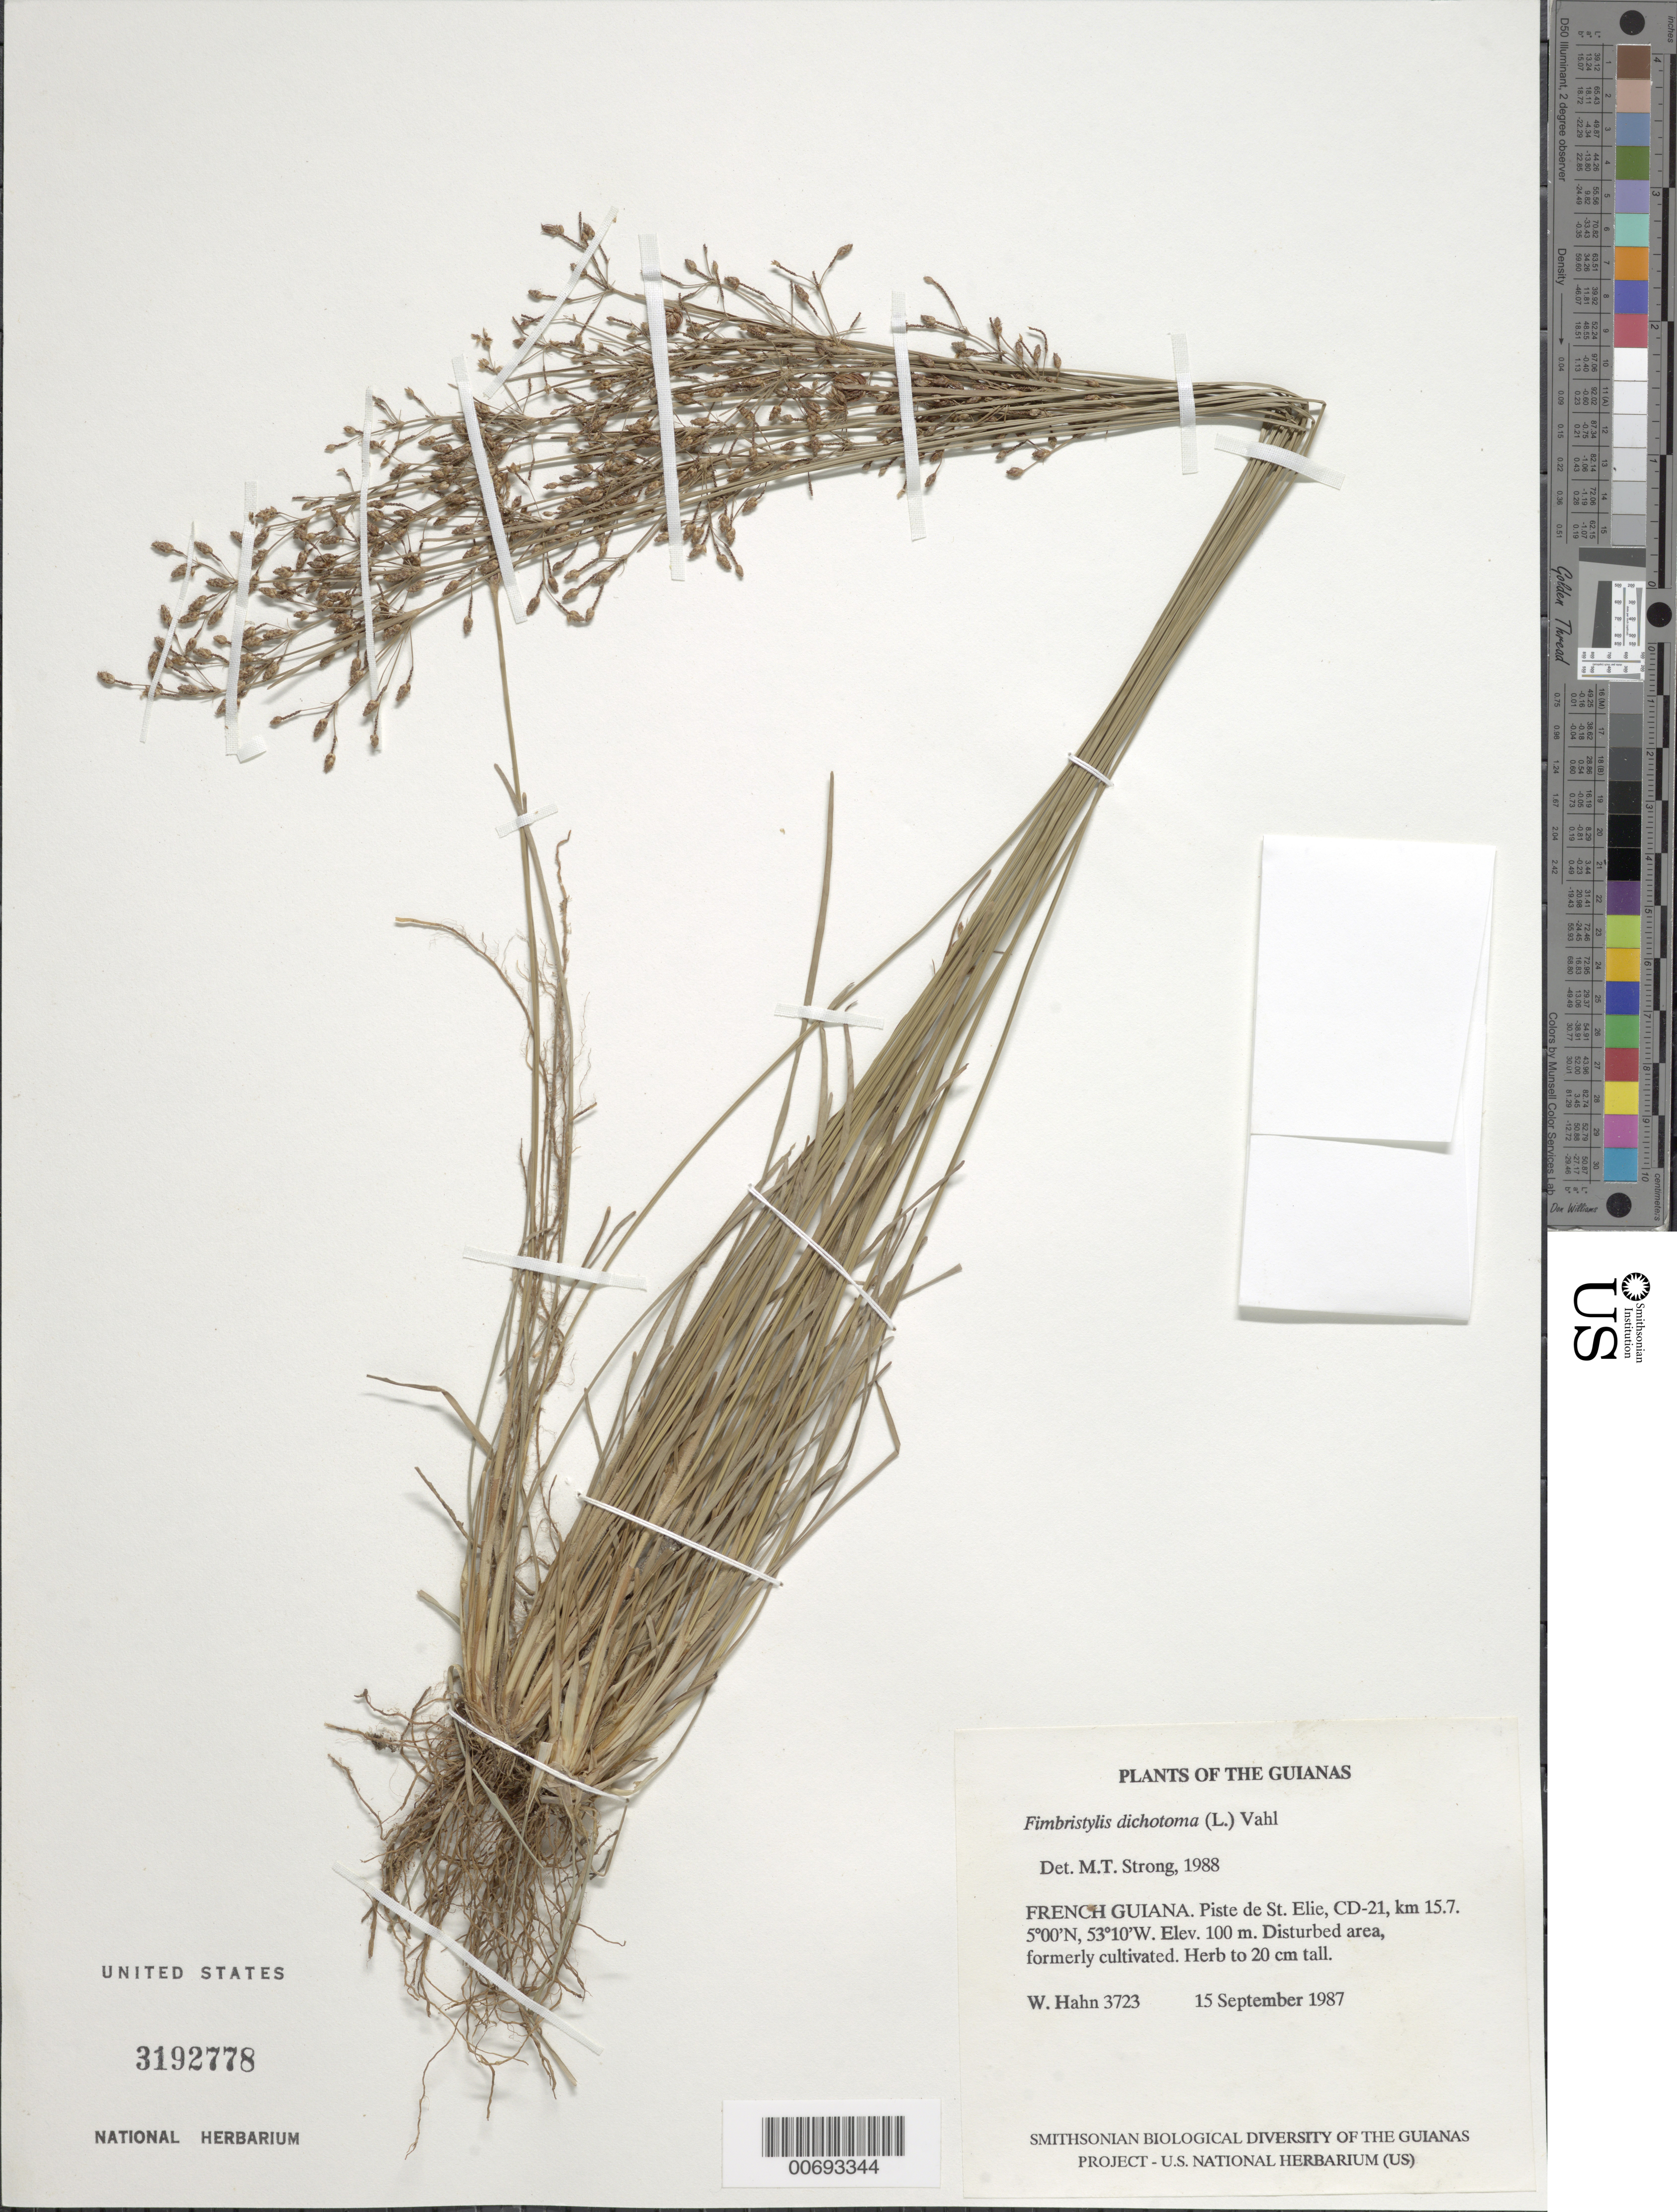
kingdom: Plantae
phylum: Tracheophyta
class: Liliopsida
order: Poales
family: Cyperaceae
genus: Fimbristylis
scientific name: Fimbristylis dichotoma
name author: (L.) Vahl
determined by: Strong, M. T., (US), Smithsonian Institution - National Museum of Natural History (UNITED STATES)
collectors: W. Hahn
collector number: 3723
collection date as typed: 15 September 1987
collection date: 1987-09-15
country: French Guiana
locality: Piste de St. Elie, CD-21, km 15.7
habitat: Disturbed area, formerly cultivated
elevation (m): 100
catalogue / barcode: US 3192778